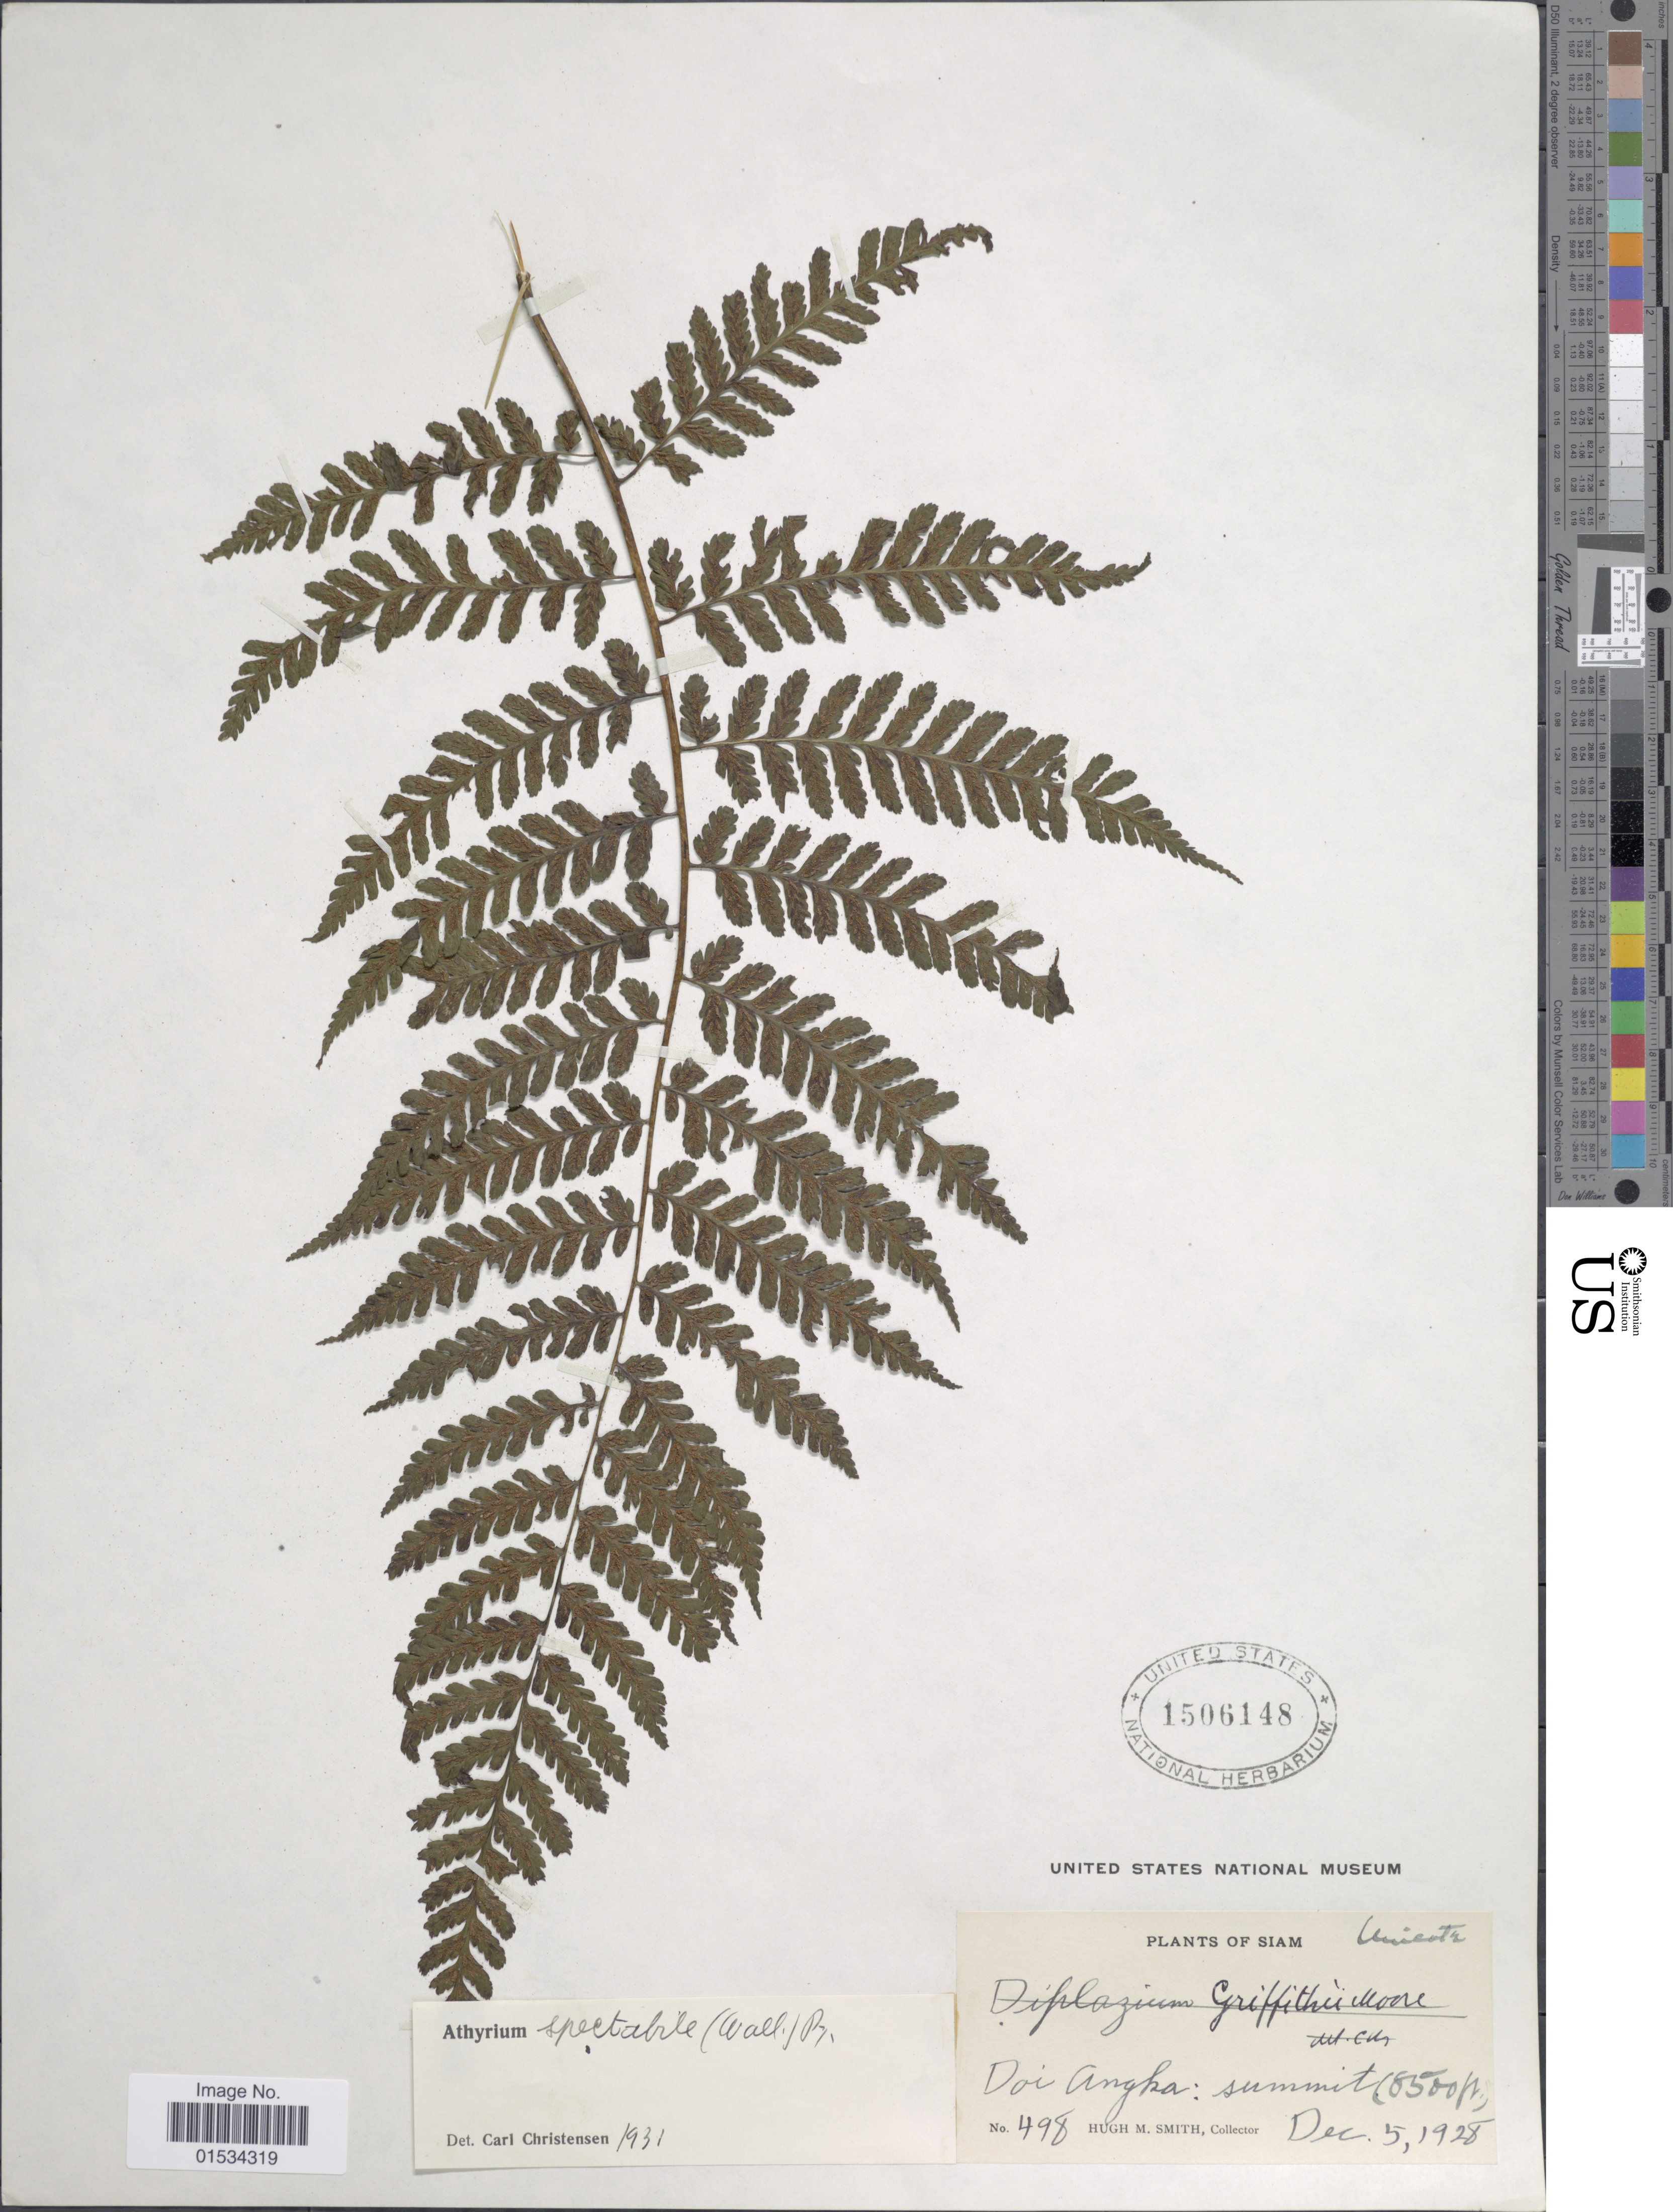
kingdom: Plantae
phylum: Tracheophyta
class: Polypodiopsida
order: Polypodiales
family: Athyriaceae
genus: Diplazium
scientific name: Diplazium spectabile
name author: (Wall. ex Mett.) Bir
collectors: H. M. Smith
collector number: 498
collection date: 1928-12-05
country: Thailand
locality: Siam. Doi Angka, summit.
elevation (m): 2591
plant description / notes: No precise locality correction needed.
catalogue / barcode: US 1506148